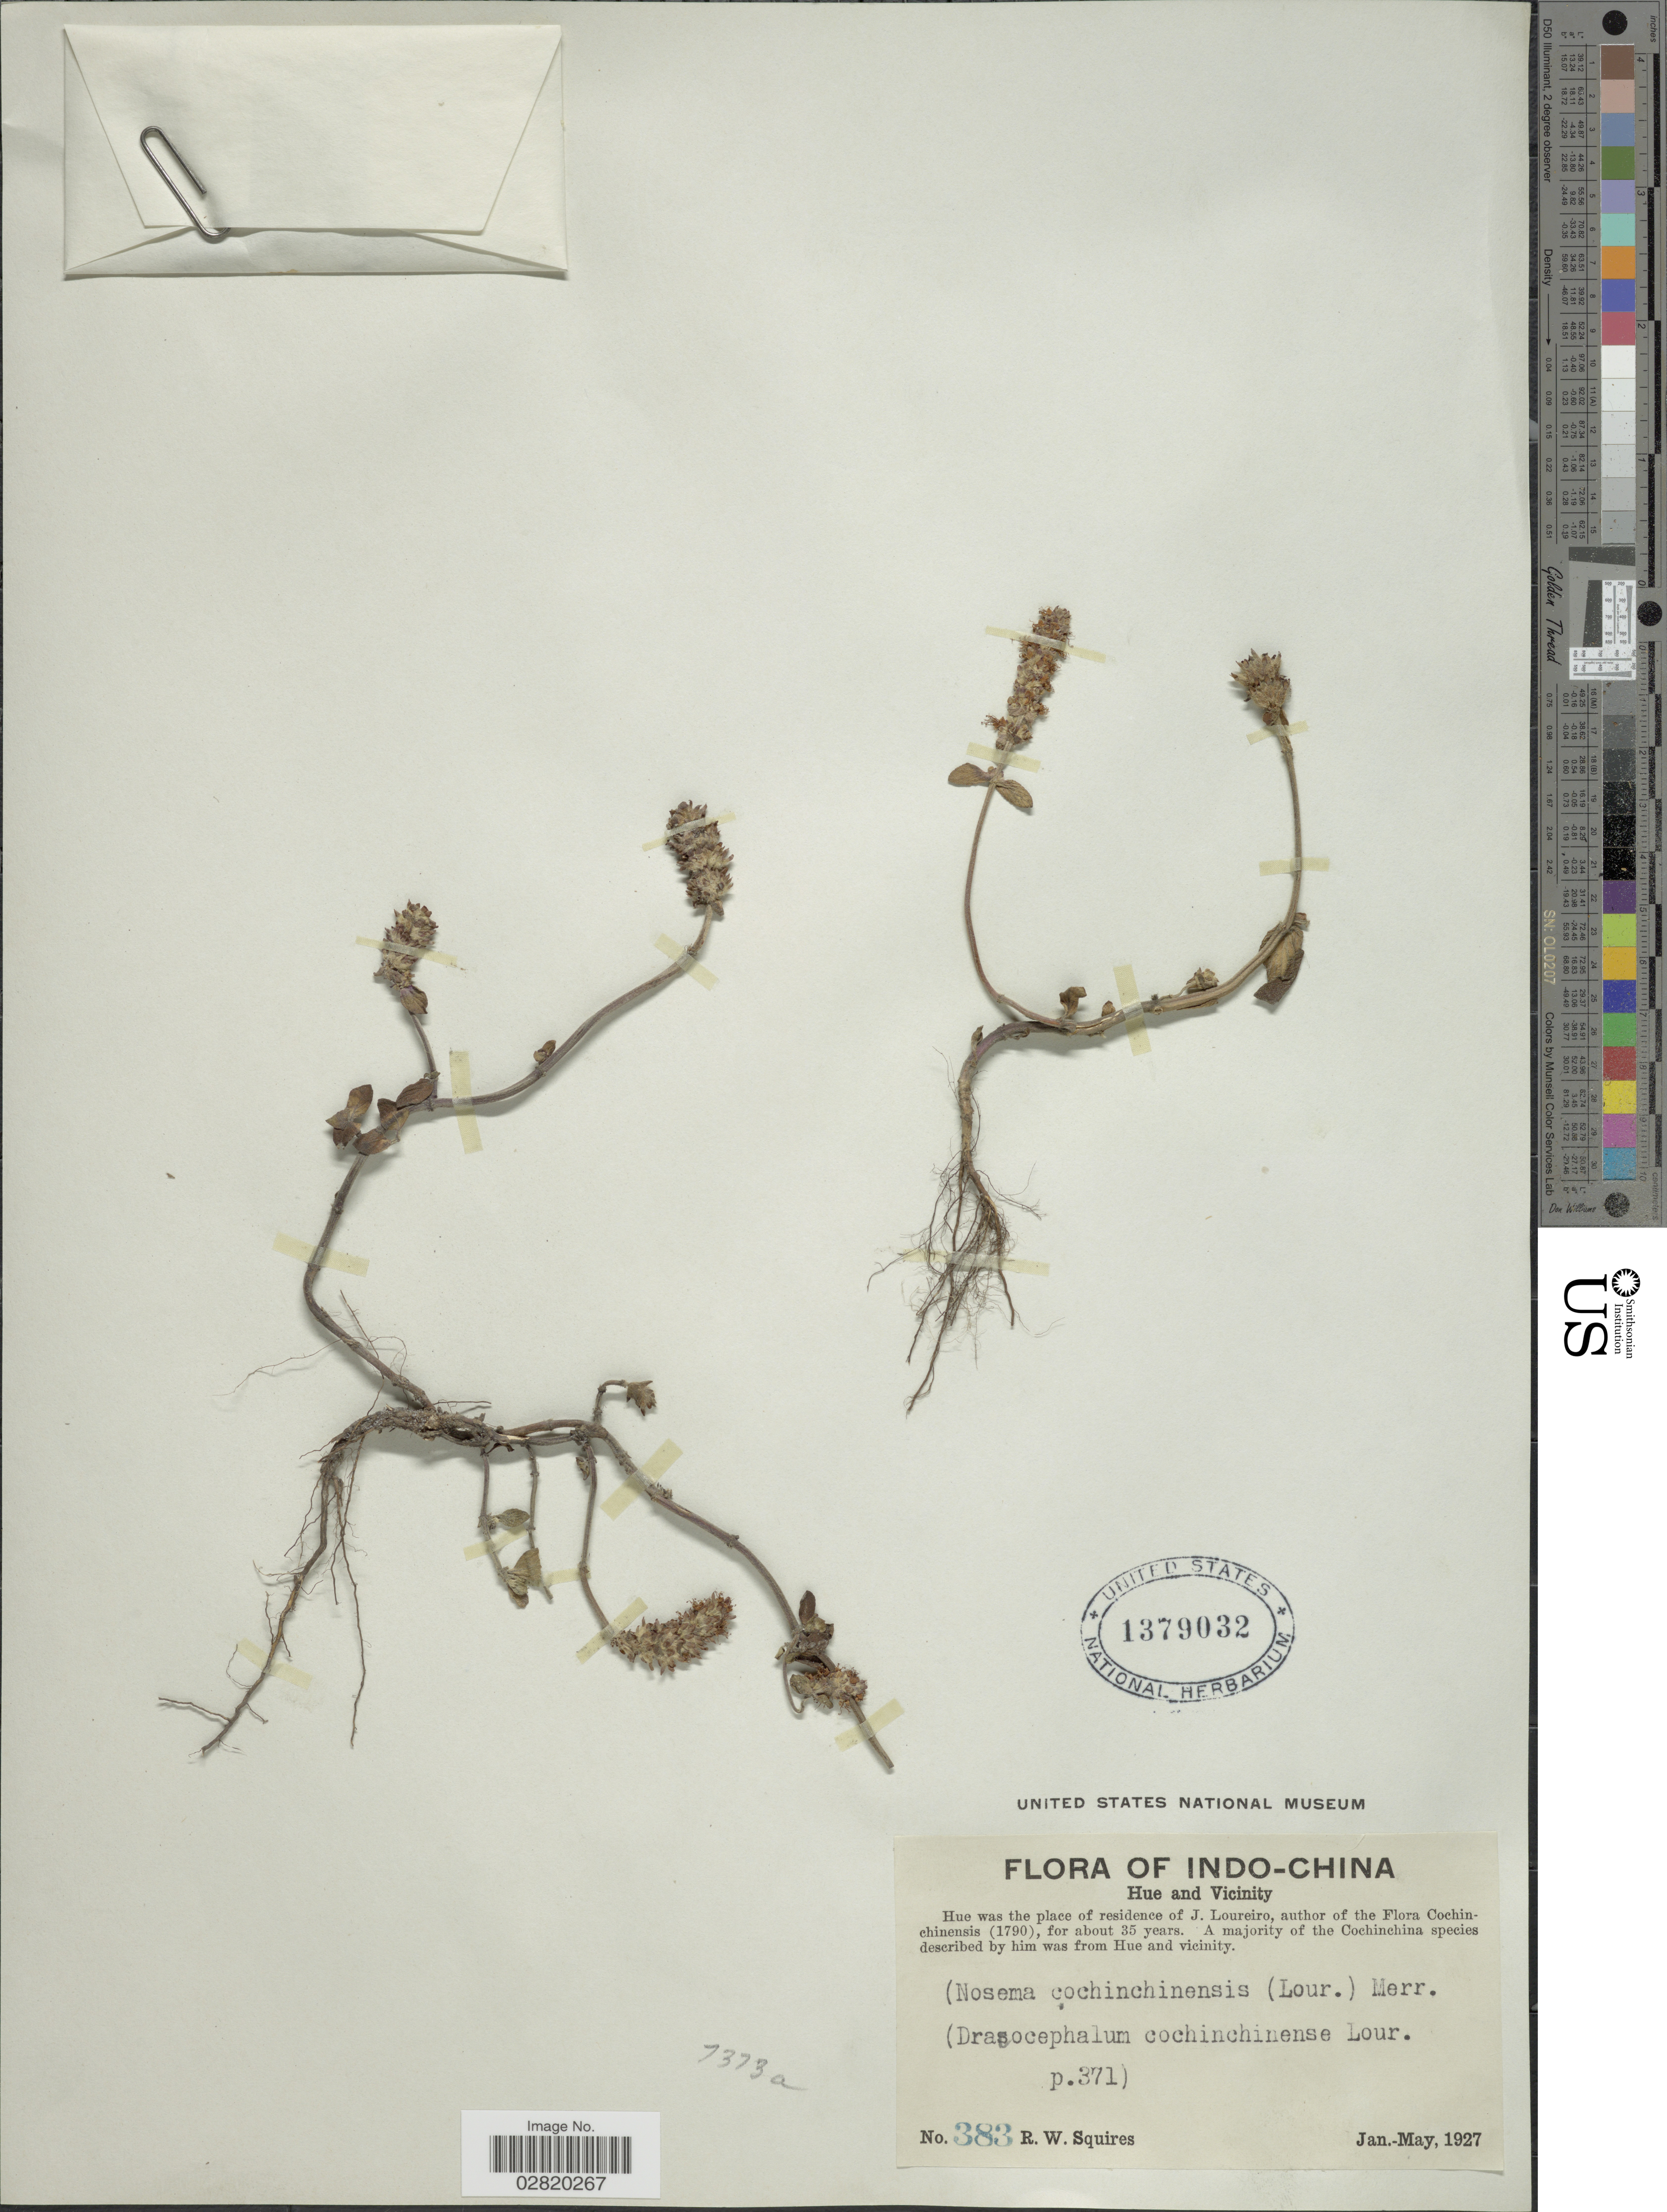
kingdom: Plantae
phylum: Tracheophyta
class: Magnoliopsida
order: Lamiales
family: Lamiaceae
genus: Nosema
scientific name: Nosema cochinchinensis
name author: (Lour.) Merr.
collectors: R. Squires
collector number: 383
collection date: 1927-01/1927-05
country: Vietnam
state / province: Thua Thien-Hue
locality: Indo-China. Hue and vicinity.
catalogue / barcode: US 1379032